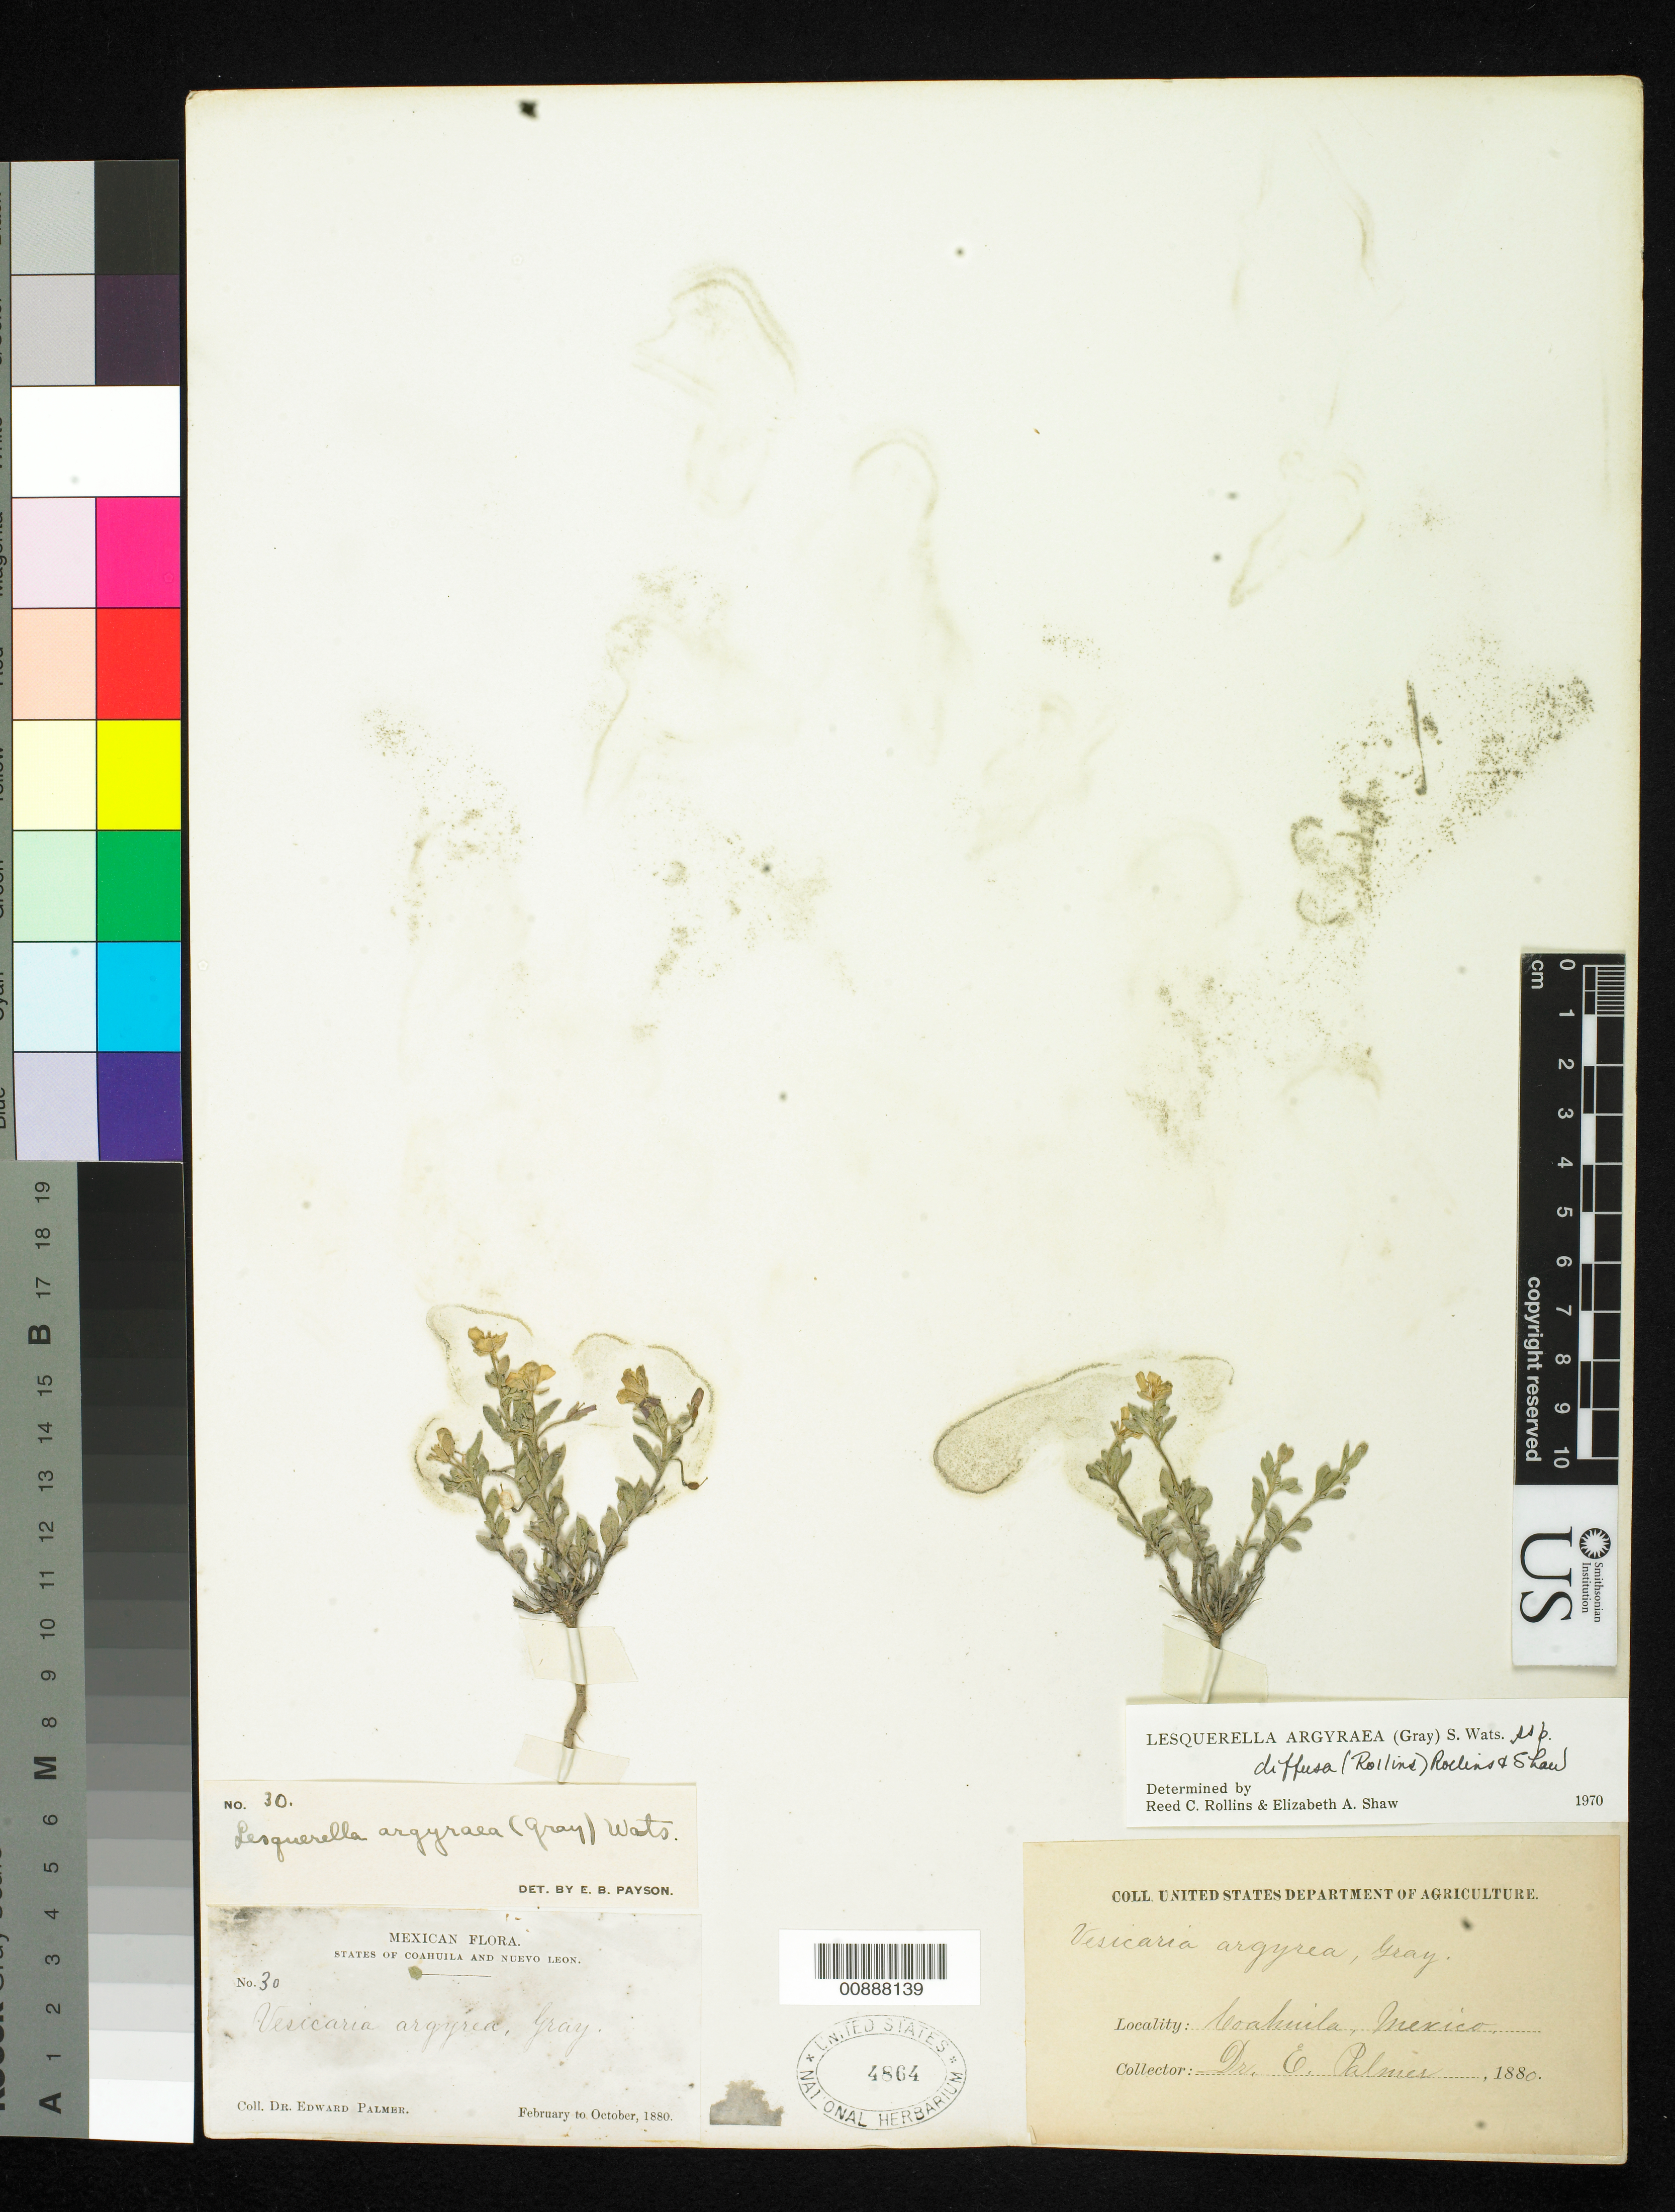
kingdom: Plantae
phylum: Tracheophyta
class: Magnoliopsida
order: Brassicales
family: Brassicaceae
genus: Lesquerella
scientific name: Lesquerella argyraea subsp. diffusa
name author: (Rollins) Rollins & E.A. Shaw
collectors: E. Palmer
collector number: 30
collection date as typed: Feb 1880 to -- Oct 1880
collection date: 1880-02/1880-10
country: Mexico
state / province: Coahuila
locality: Coahuila.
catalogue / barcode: US 4864